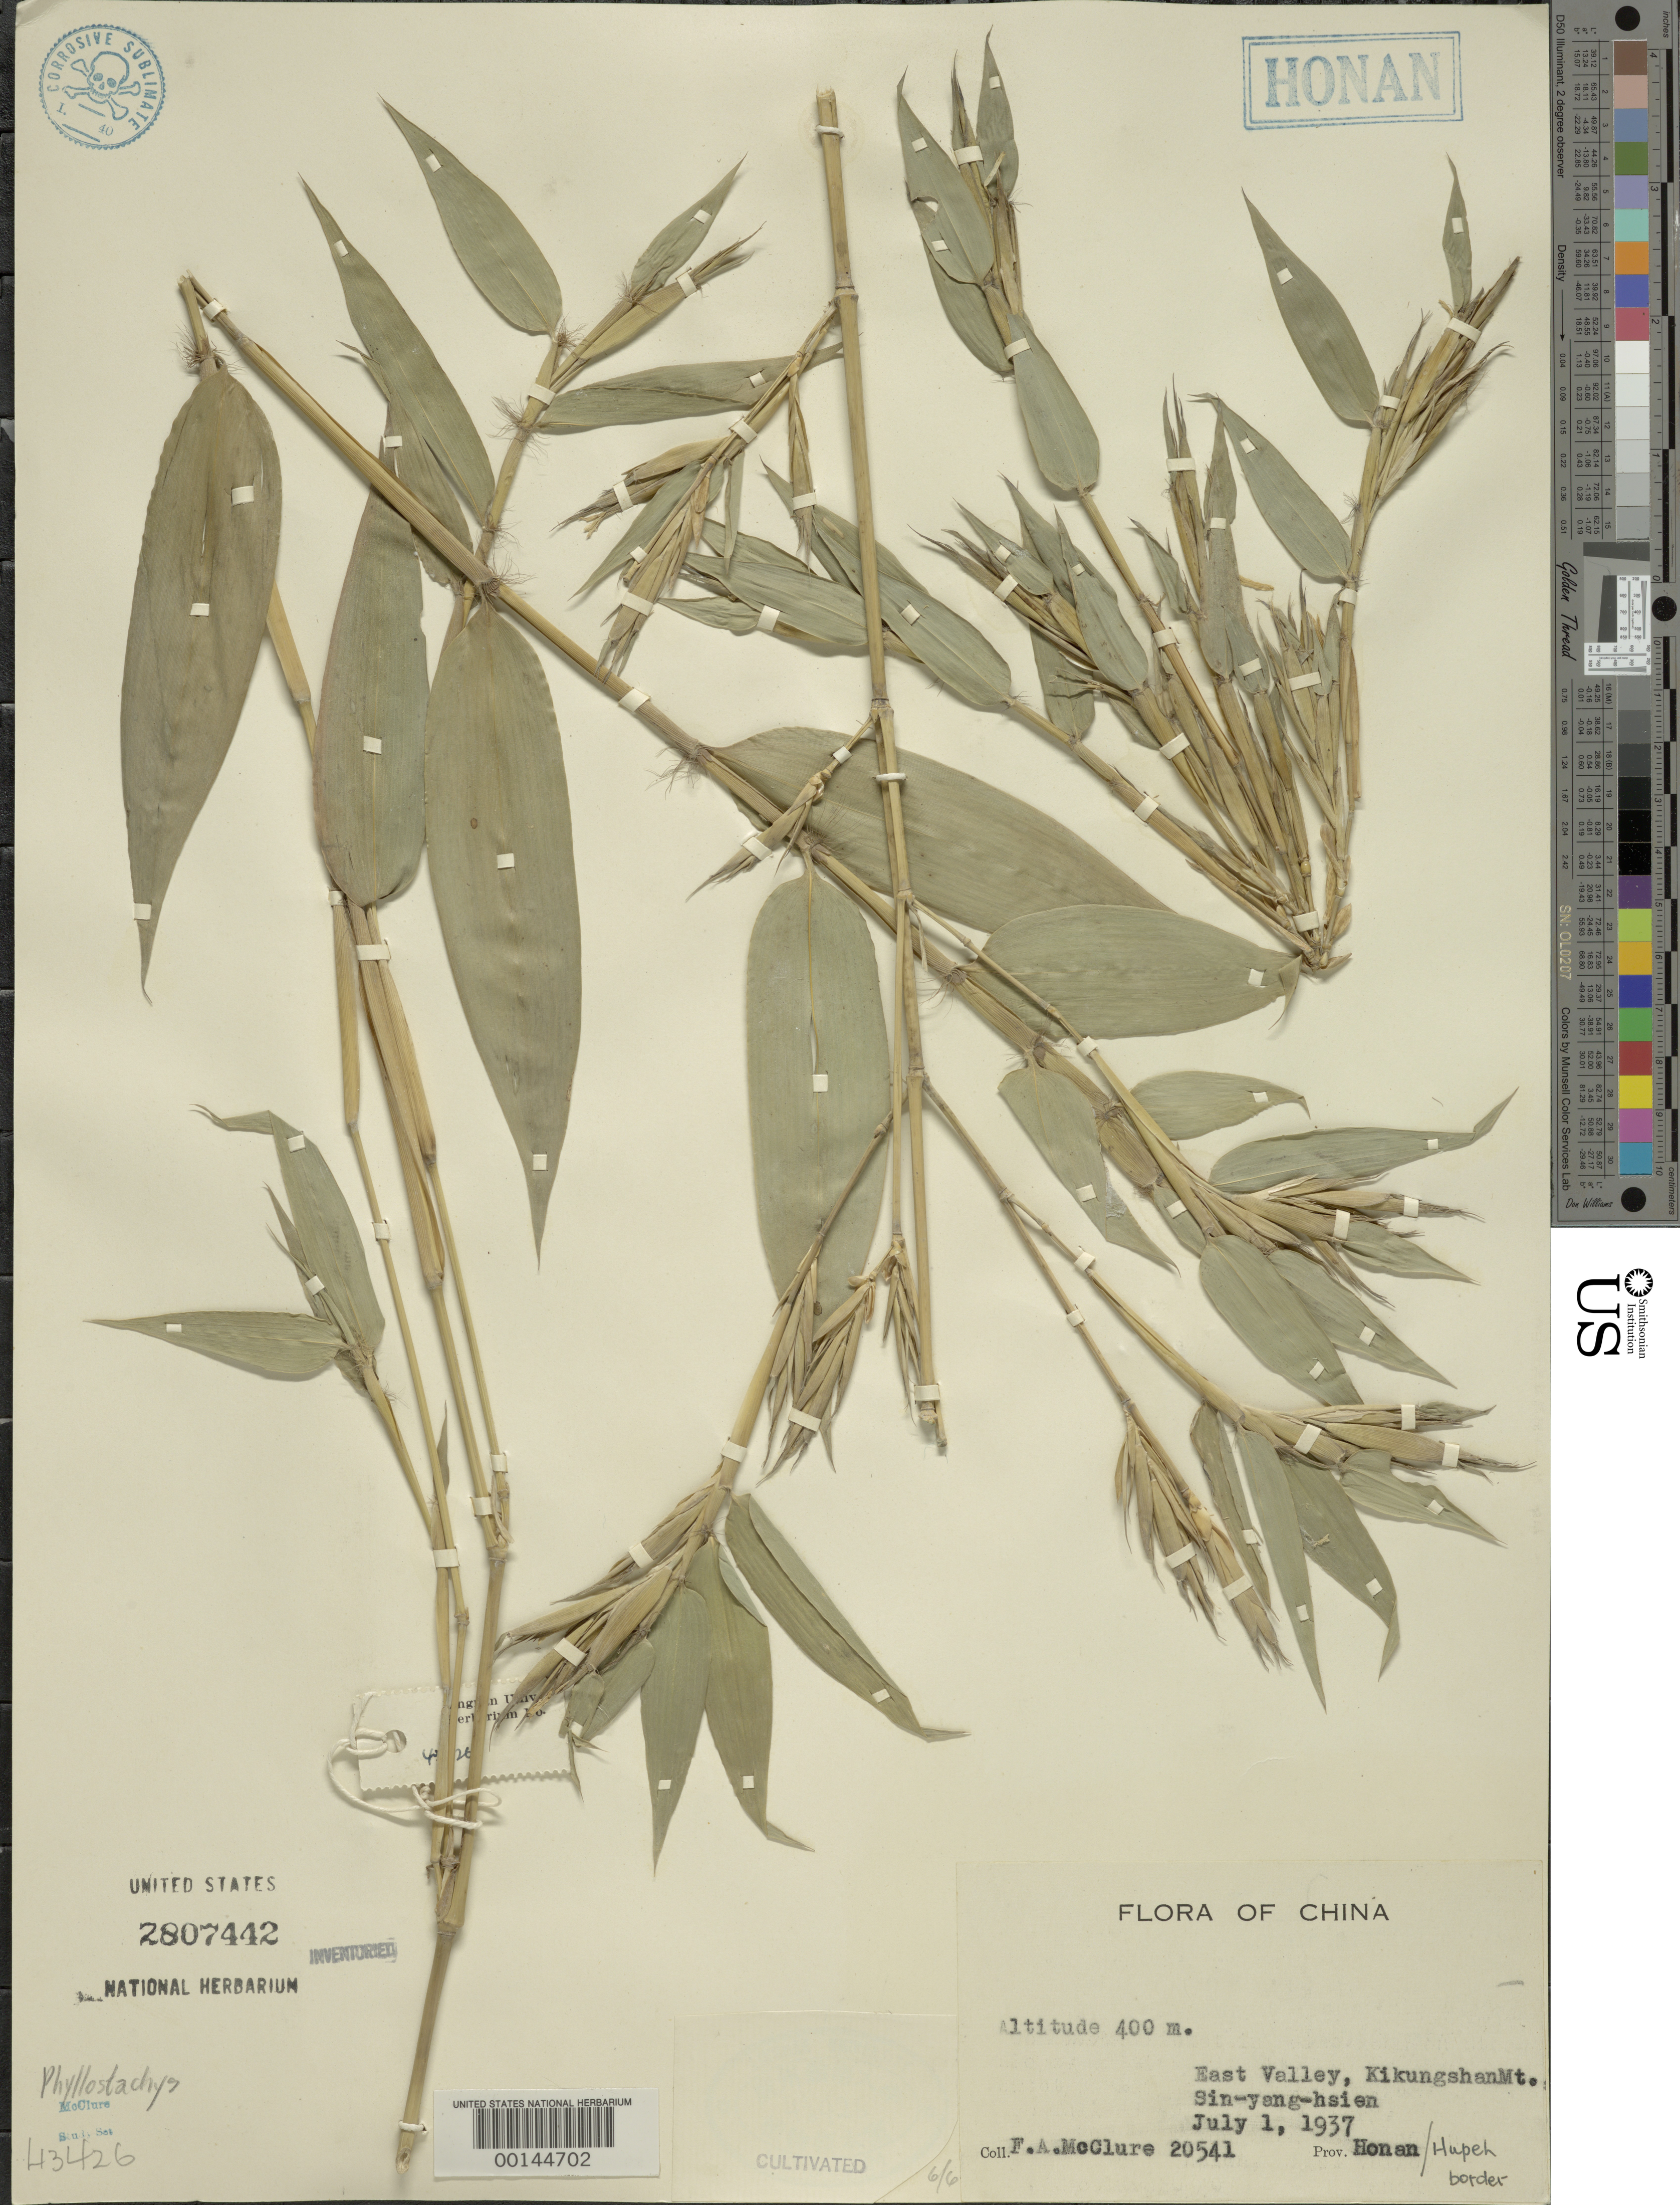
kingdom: Plantae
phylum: Tracheophyta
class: Liliopsida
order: Poales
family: Poaceae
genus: Phyllostachys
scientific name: Phyllostachys sp.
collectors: F. A. McClure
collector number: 20541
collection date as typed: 01 Jul 1937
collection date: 1937-07-01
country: China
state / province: Guangdong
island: Honam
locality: Sin-yang-hsien, kikungshan mt.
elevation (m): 400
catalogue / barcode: US 2807442